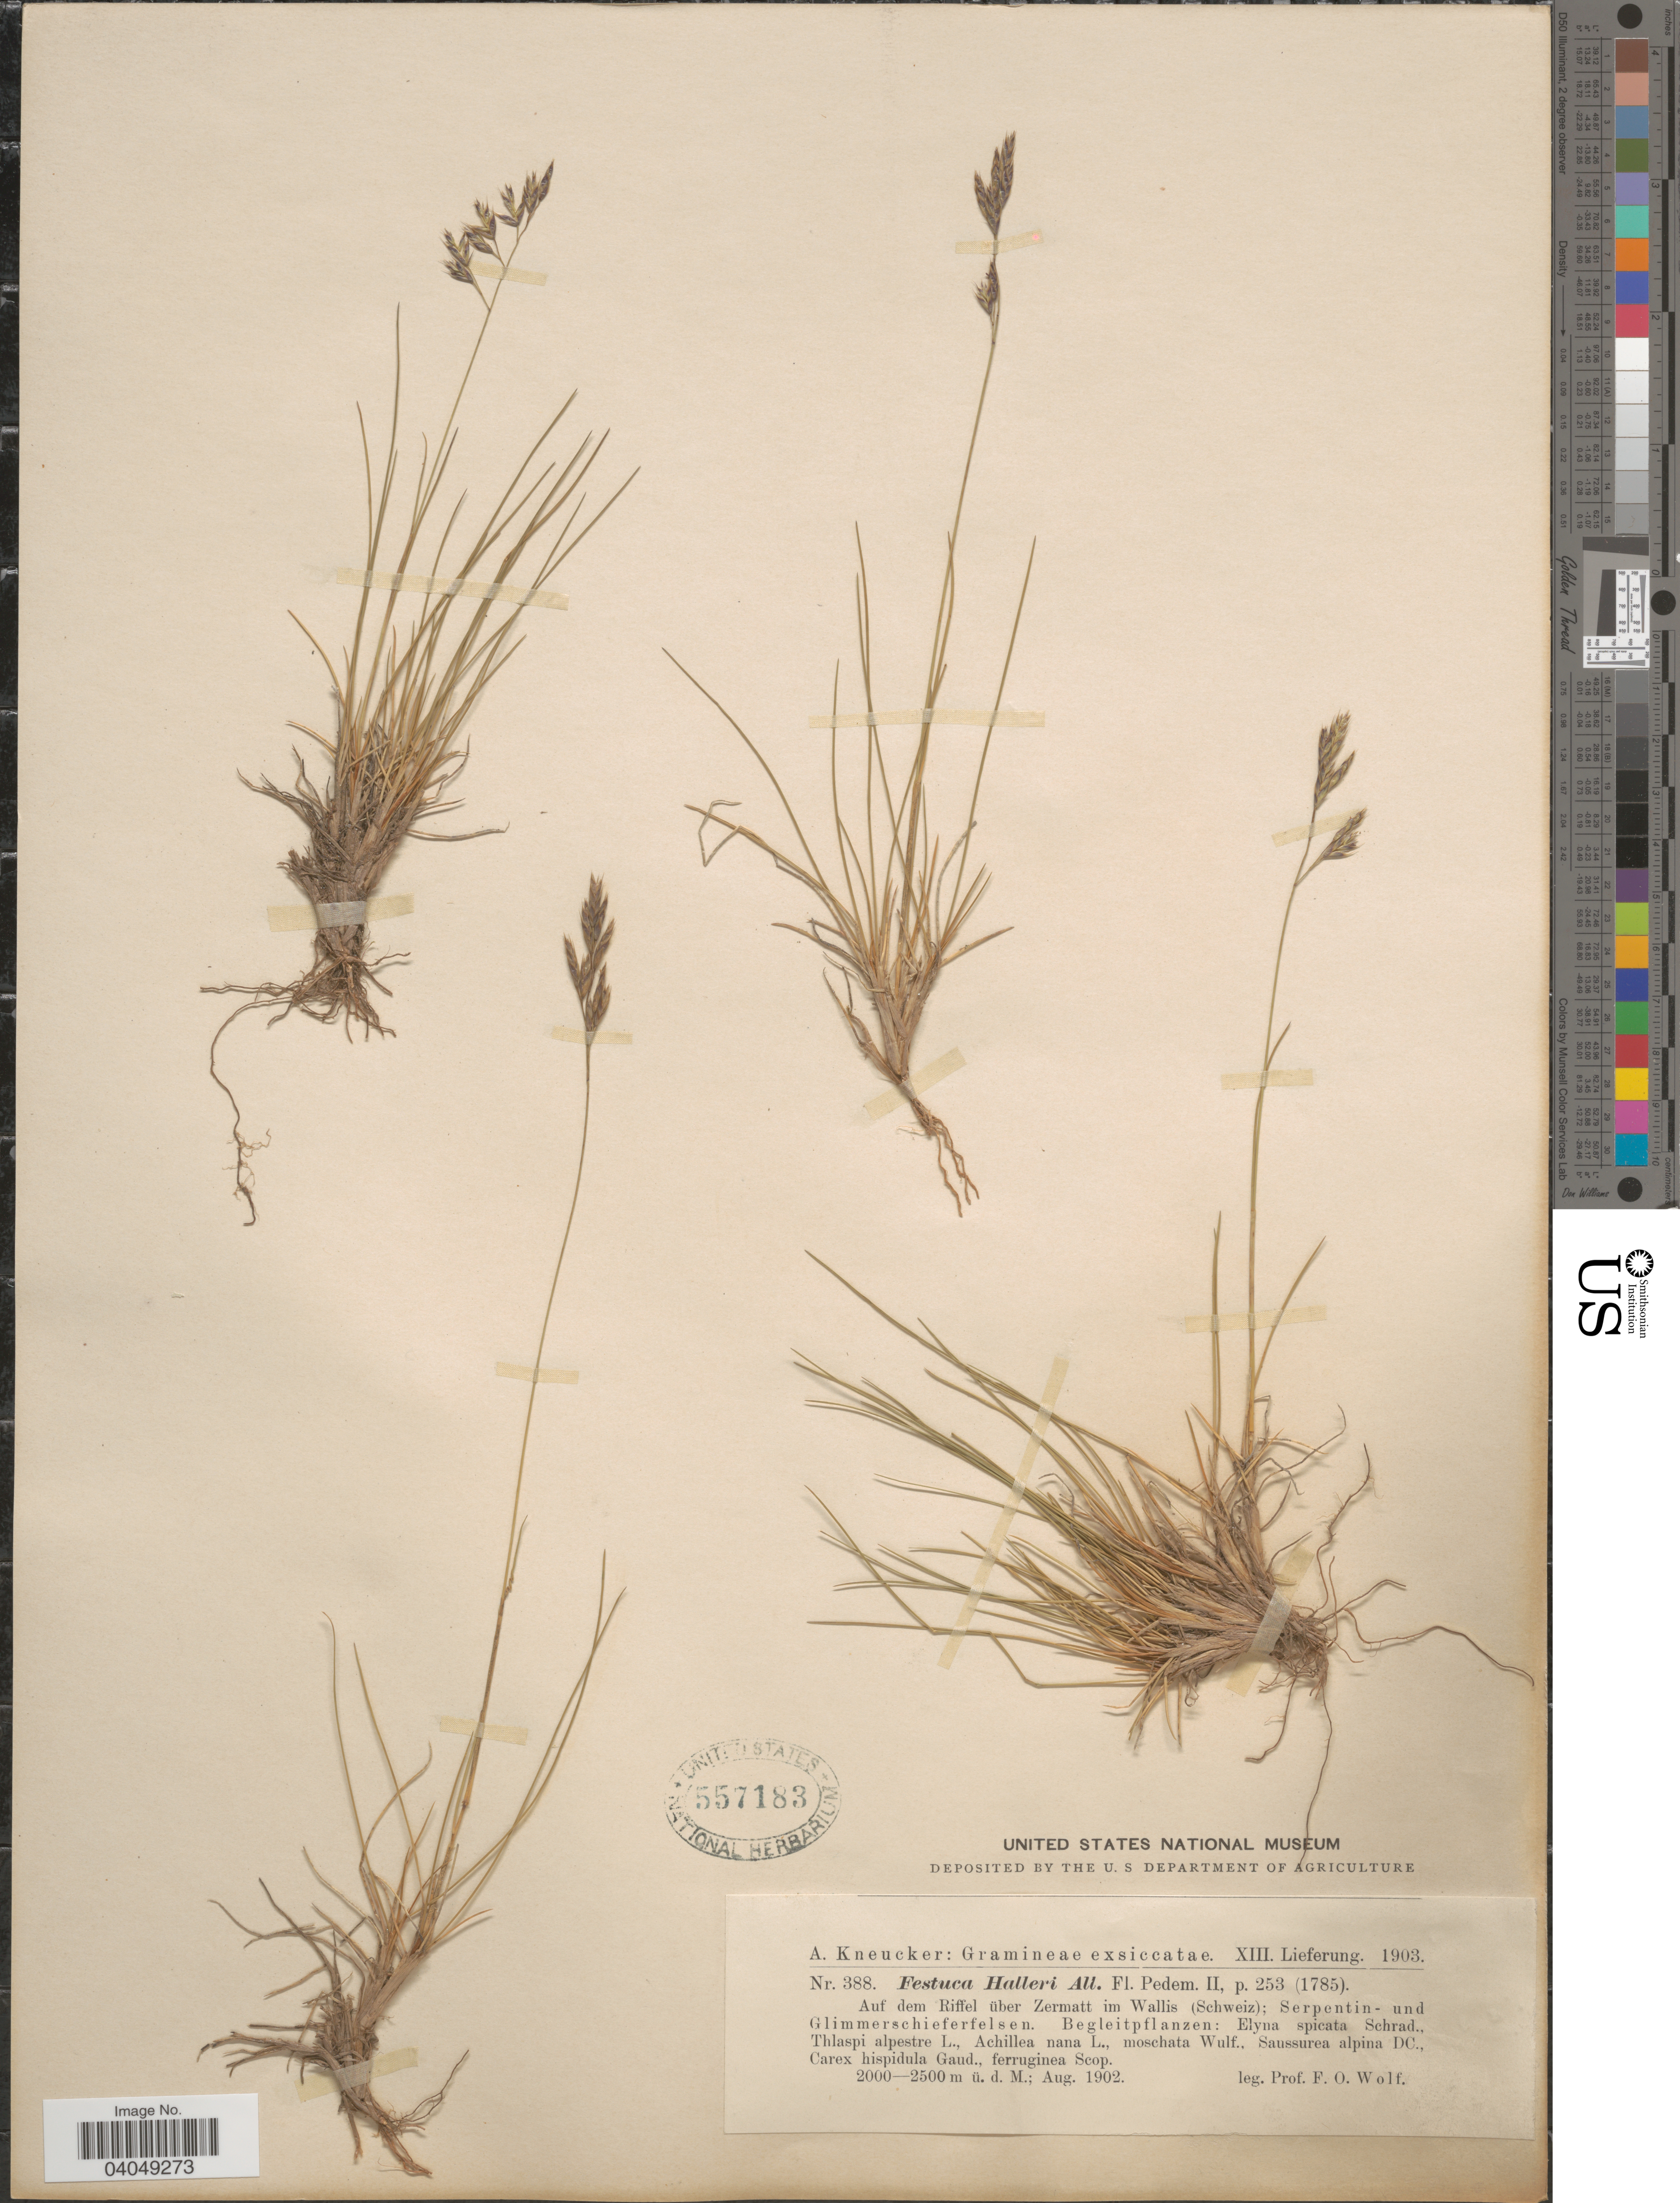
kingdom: Plantae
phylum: Tracheophyta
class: Liliopsida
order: Poales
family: Poaceae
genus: Festuca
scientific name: Festuca halleri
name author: All.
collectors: F. Wolf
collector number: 388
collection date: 1902-08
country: Switzerland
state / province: Schwyz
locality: Auf dem Riffel über Zermatt im Wallis (Schweiz).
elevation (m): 2000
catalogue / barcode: US 557183